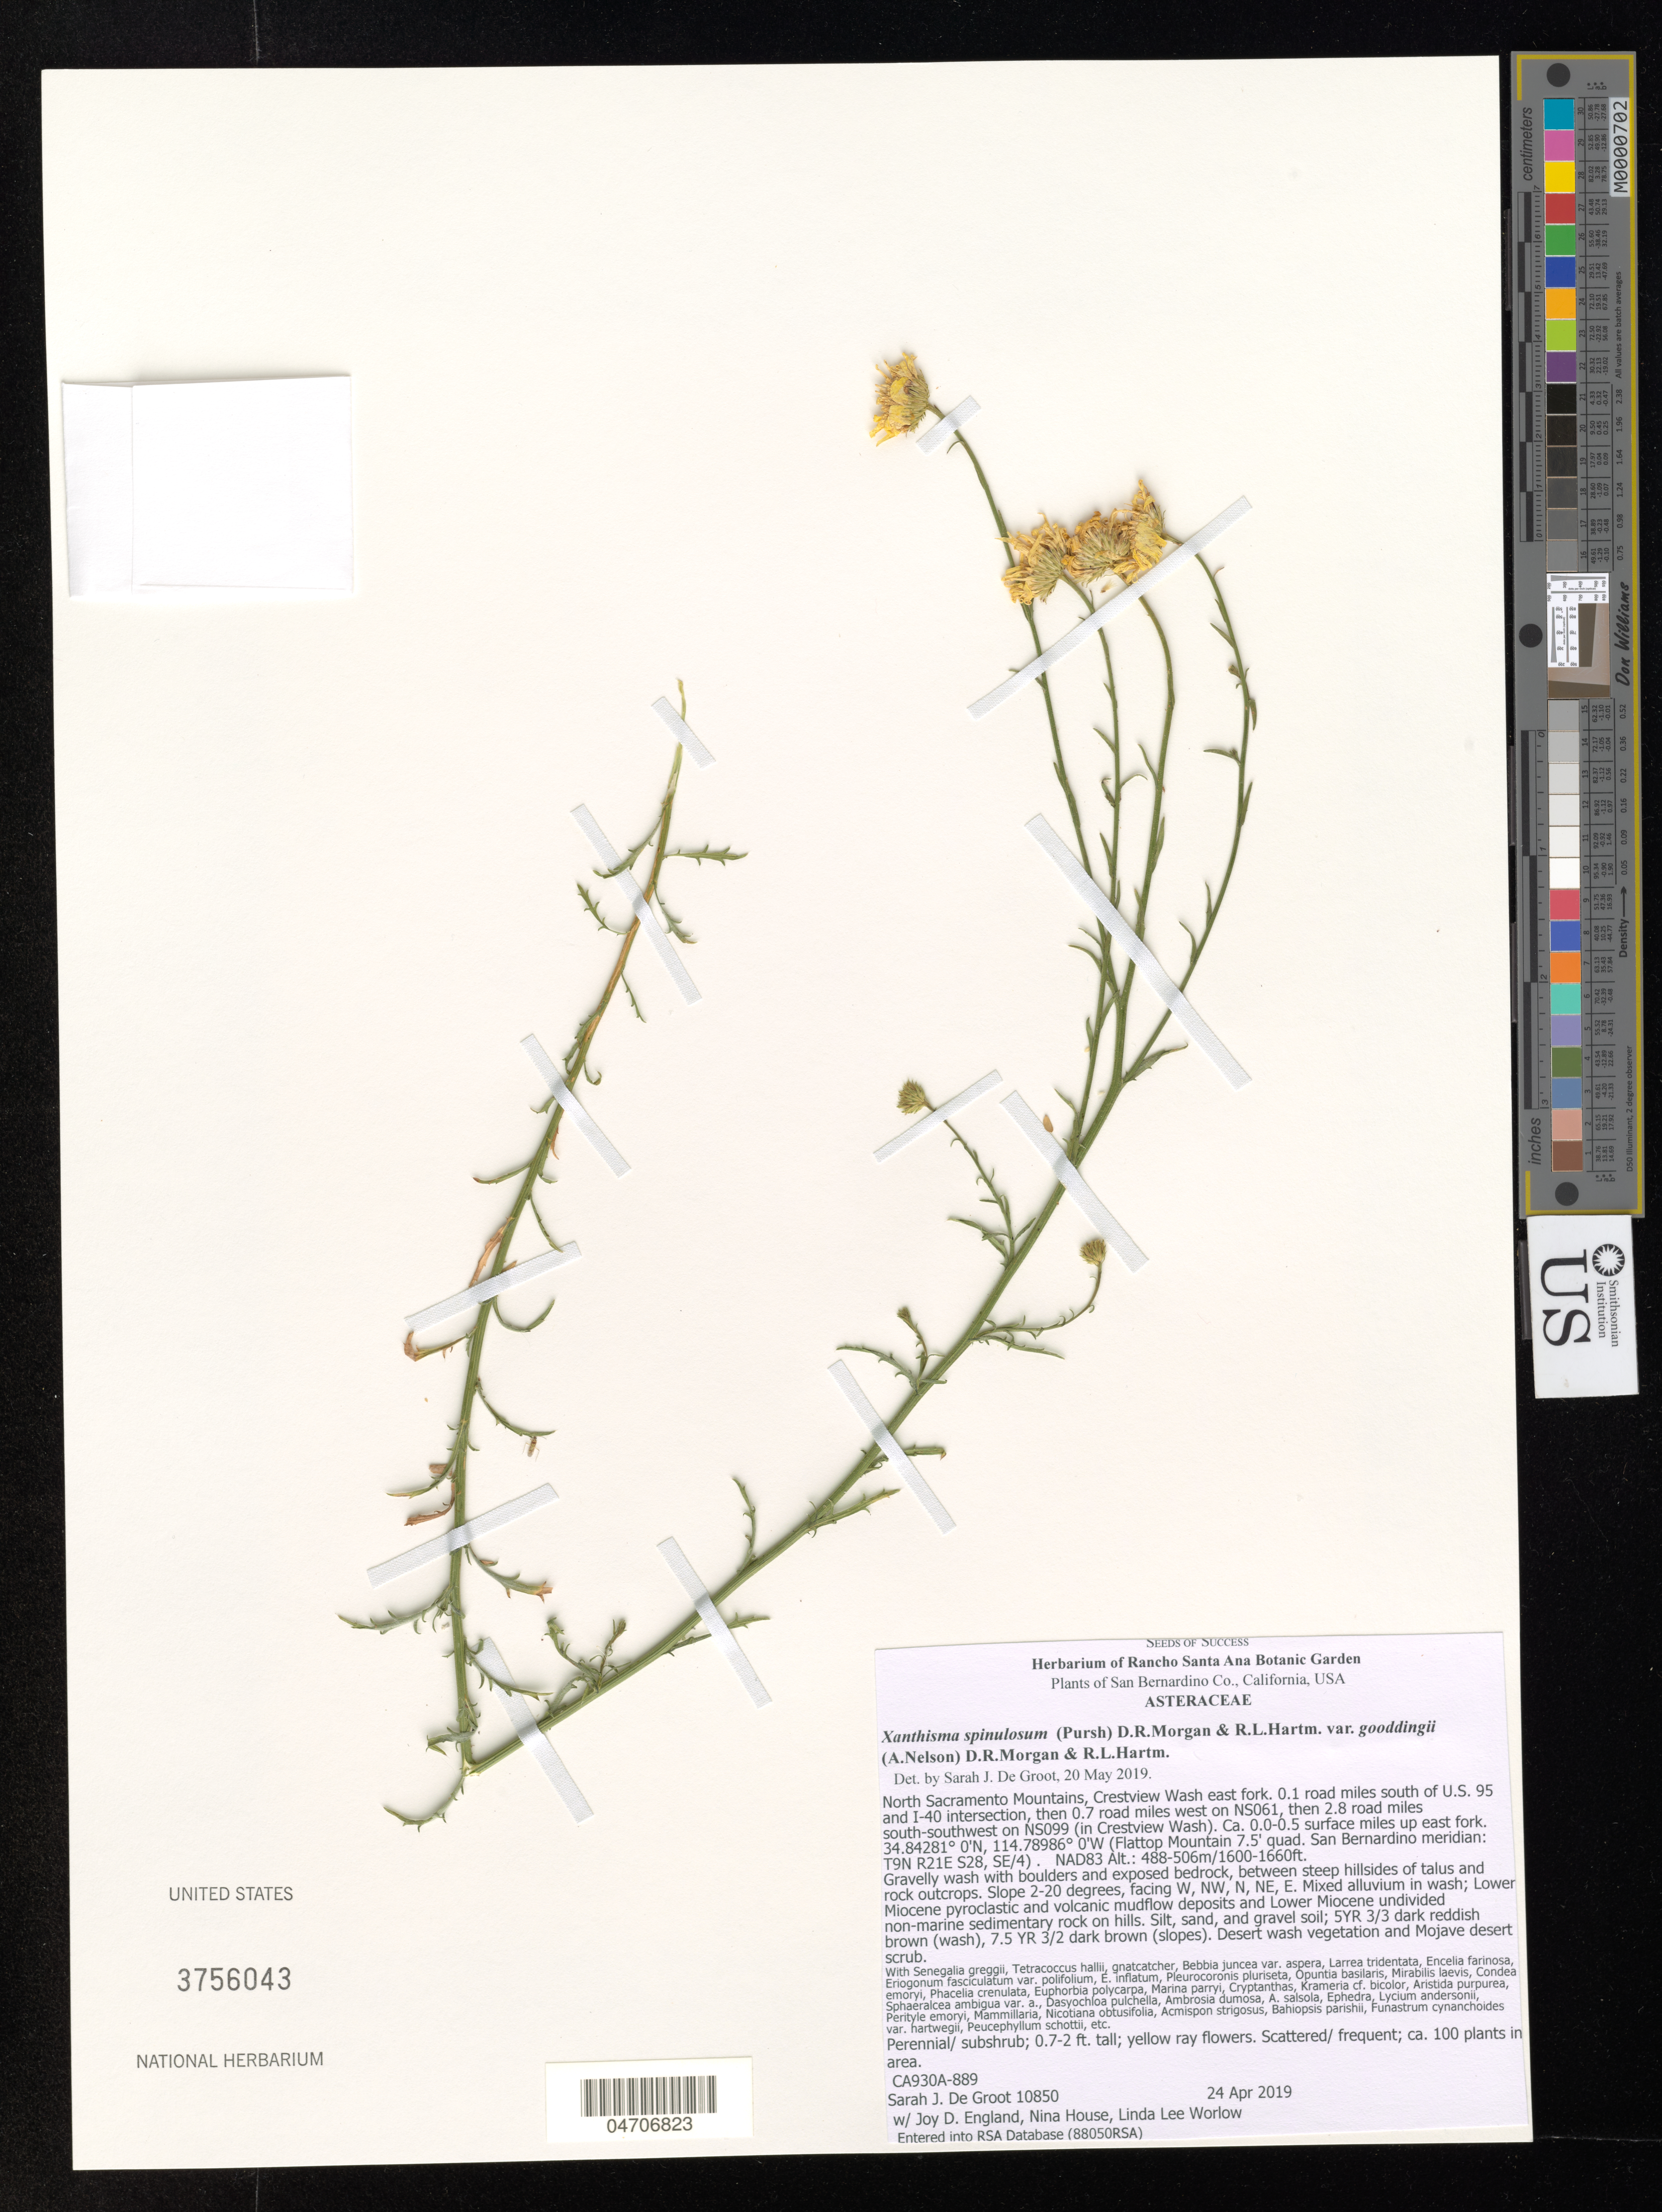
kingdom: Plantae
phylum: Tracheophyta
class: Magnoliopsida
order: Asterales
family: Asteraceae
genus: Xanthisma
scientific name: Xanthisma spinulosum var. scabrellum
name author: (S.W. Greene) D. R. Morgan & R.L. Hartm.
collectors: S. De Groot, J. England, N. House & L. Worlow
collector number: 10850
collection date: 2019-04-24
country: United States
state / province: California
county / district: San Bernardino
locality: San Bernardino Co. North Sacramento Mountains, Crestview Wash east fork. 0.1 road miles south of U.S. 95 and I-40 intersection, then 0.7 road miles west on NS061, then 2.8 road miles south-southwest on NS099 (in Crestview Wash). Ca. 0.0-0.5 surface miles up east fork. (Flattop Mountain 7.5' quad. San Bernardino meridian: T9N R21E S28, SE/4).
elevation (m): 488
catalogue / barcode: US 3756043